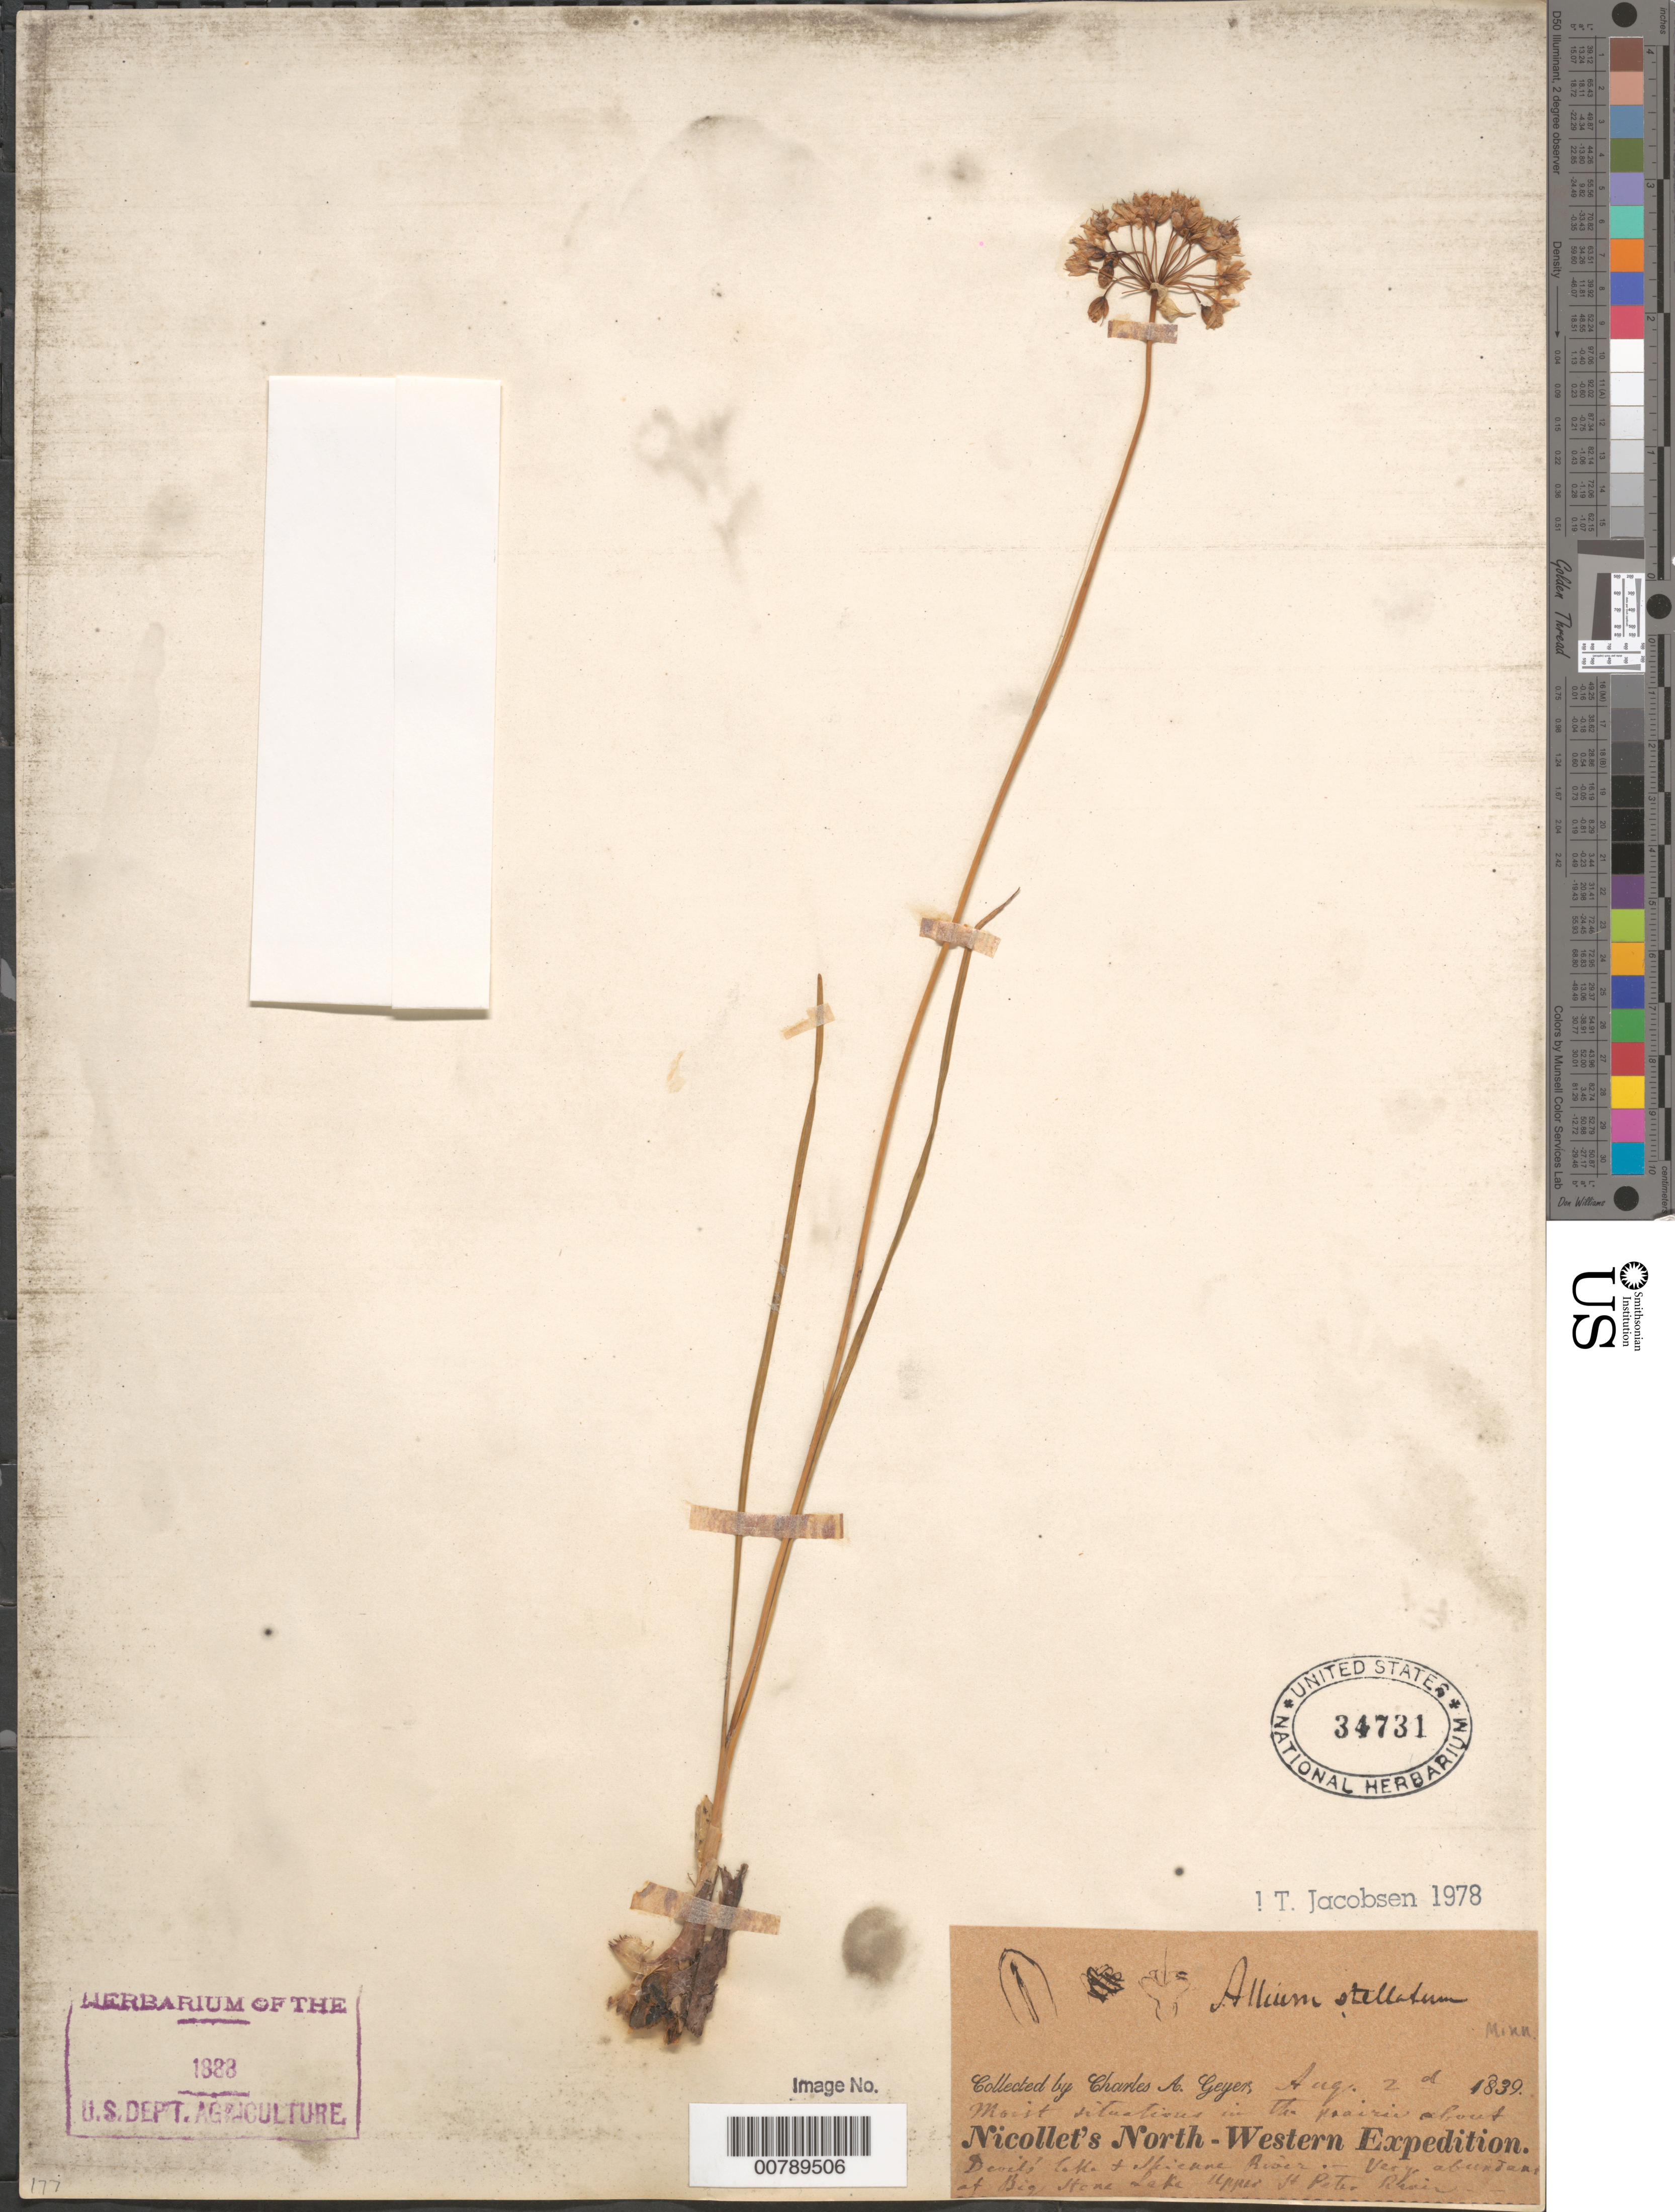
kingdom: Plantae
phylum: Tracheophyta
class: Liliopsida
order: Asparagales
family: Amaryllidaceae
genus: Allium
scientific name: Allium stellatum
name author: Nutt. ex Ker Gawl.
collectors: C. A. Geyer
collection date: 1839-08-02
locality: North-Western. Moist situations in The prairie about Devil's lake & afienne River. At Big Stone Lake Upper St. Peter River.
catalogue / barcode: US 34731